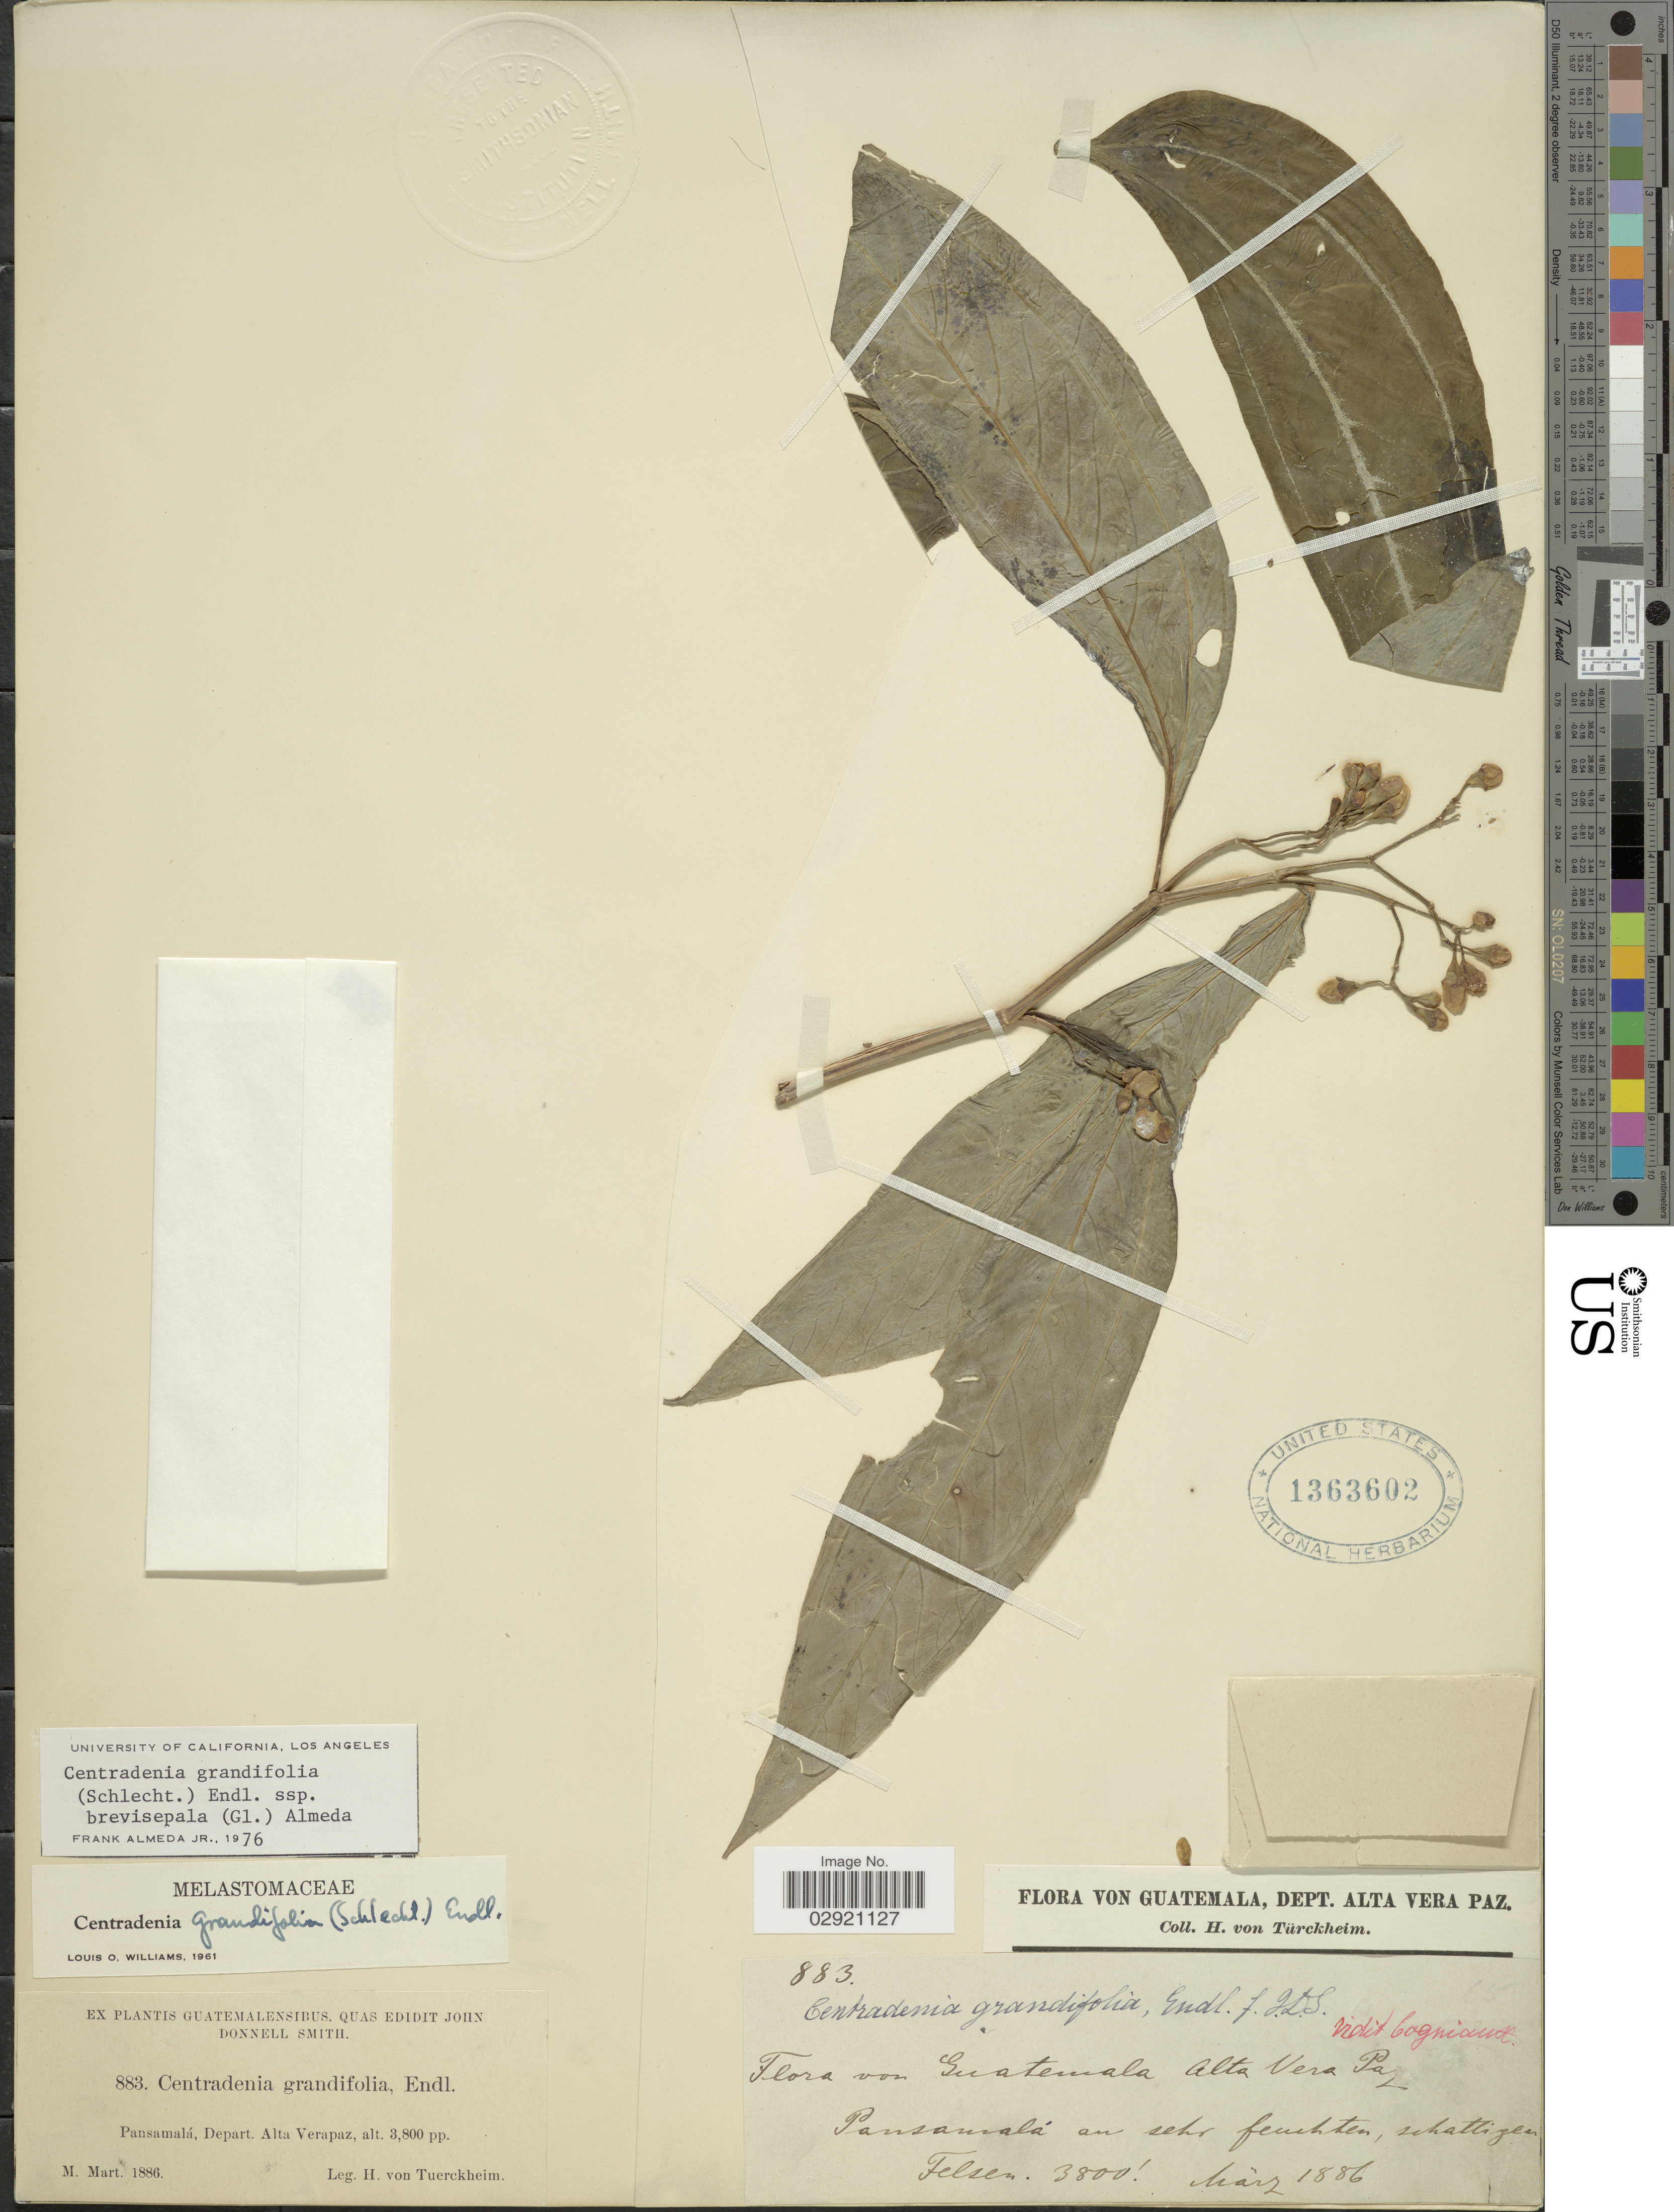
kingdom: Plantae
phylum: Tracheophyta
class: Magnoliopsida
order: Myrtales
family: Melastomataceae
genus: Centradenia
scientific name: Centradenia grandifolia subsp. brevisepala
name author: (Gleason) Almeda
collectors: H. von Türckheim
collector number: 883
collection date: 1886-03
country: Guatemala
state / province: Alta Verapaz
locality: Pansamalá, Depart. Alta Verapaz.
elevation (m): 1158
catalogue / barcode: US 1363602